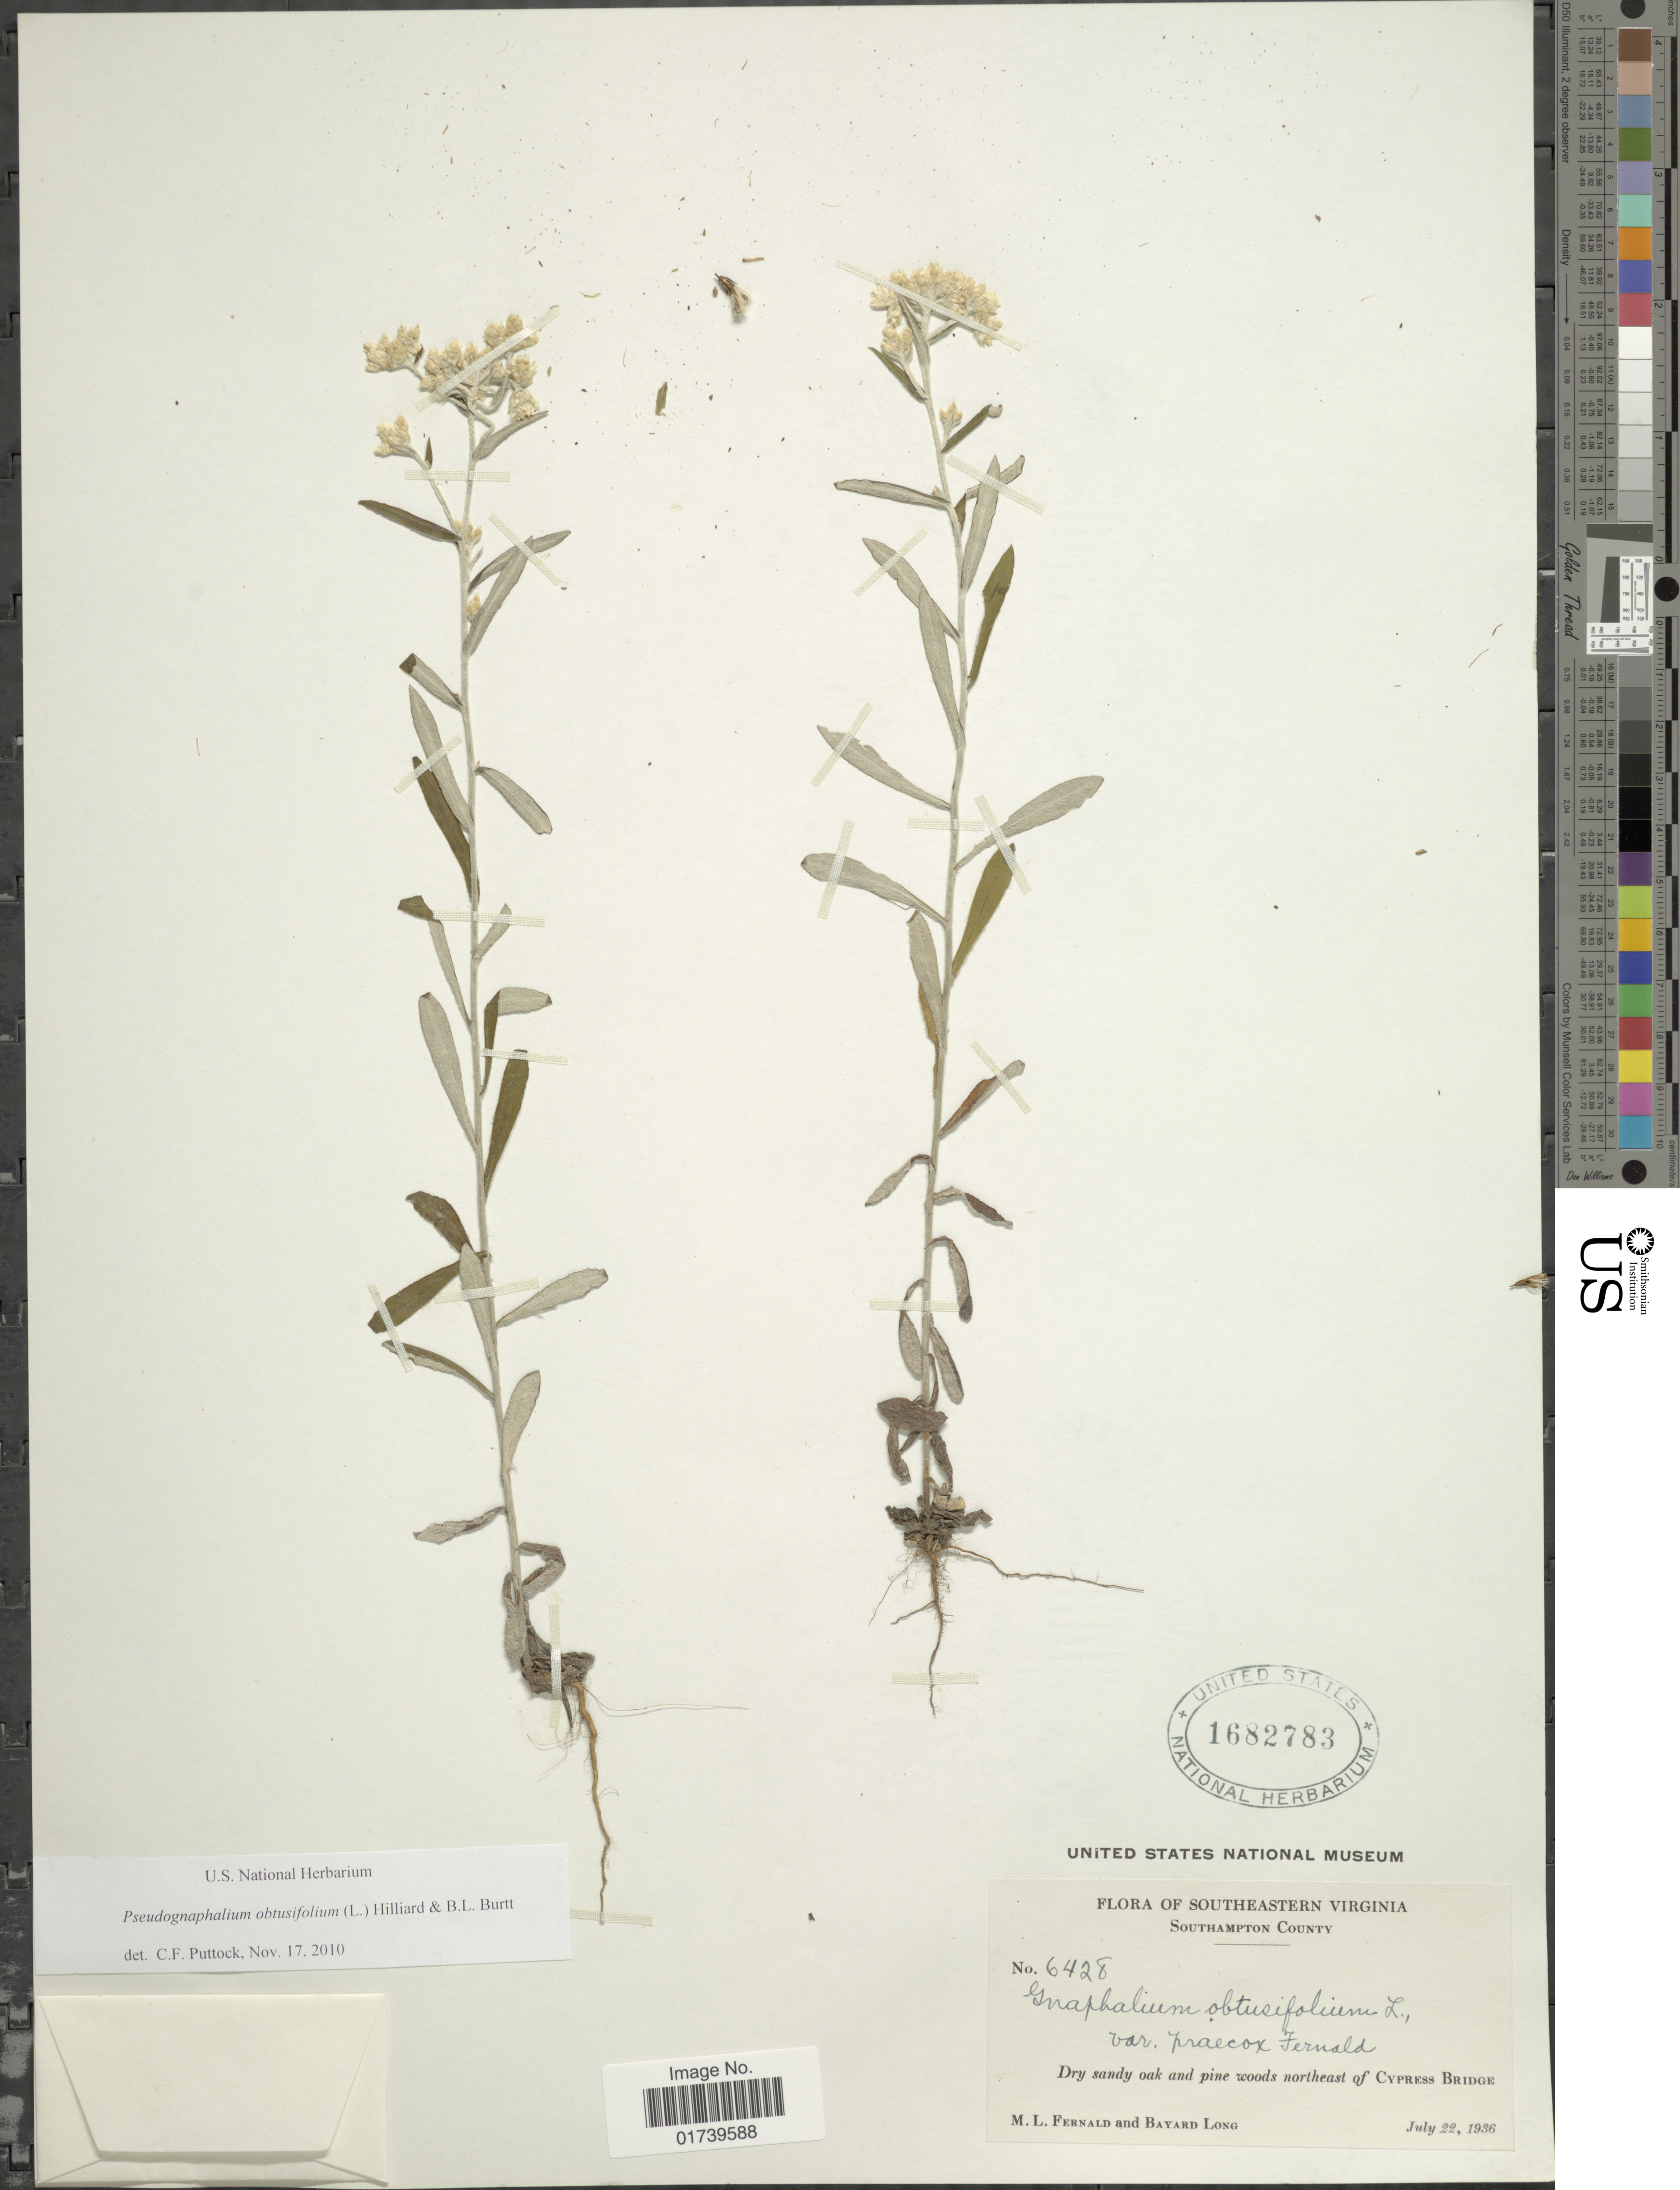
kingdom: Plantae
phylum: Tracheophyta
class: Magnoliopsida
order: Asterales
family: Asteraceae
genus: Pseudognaphalium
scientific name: Pseudognaphalium obtusifolium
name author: (L.) Hilliard & B.L. Burtt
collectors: M. L. Fernald & B. Long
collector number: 6428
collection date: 1936-07-22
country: United States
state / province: Virginia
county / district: Southampton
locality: Southeastern Virginia, Southampton County, northeast of Cypress Bridge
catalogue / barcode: US 1682783